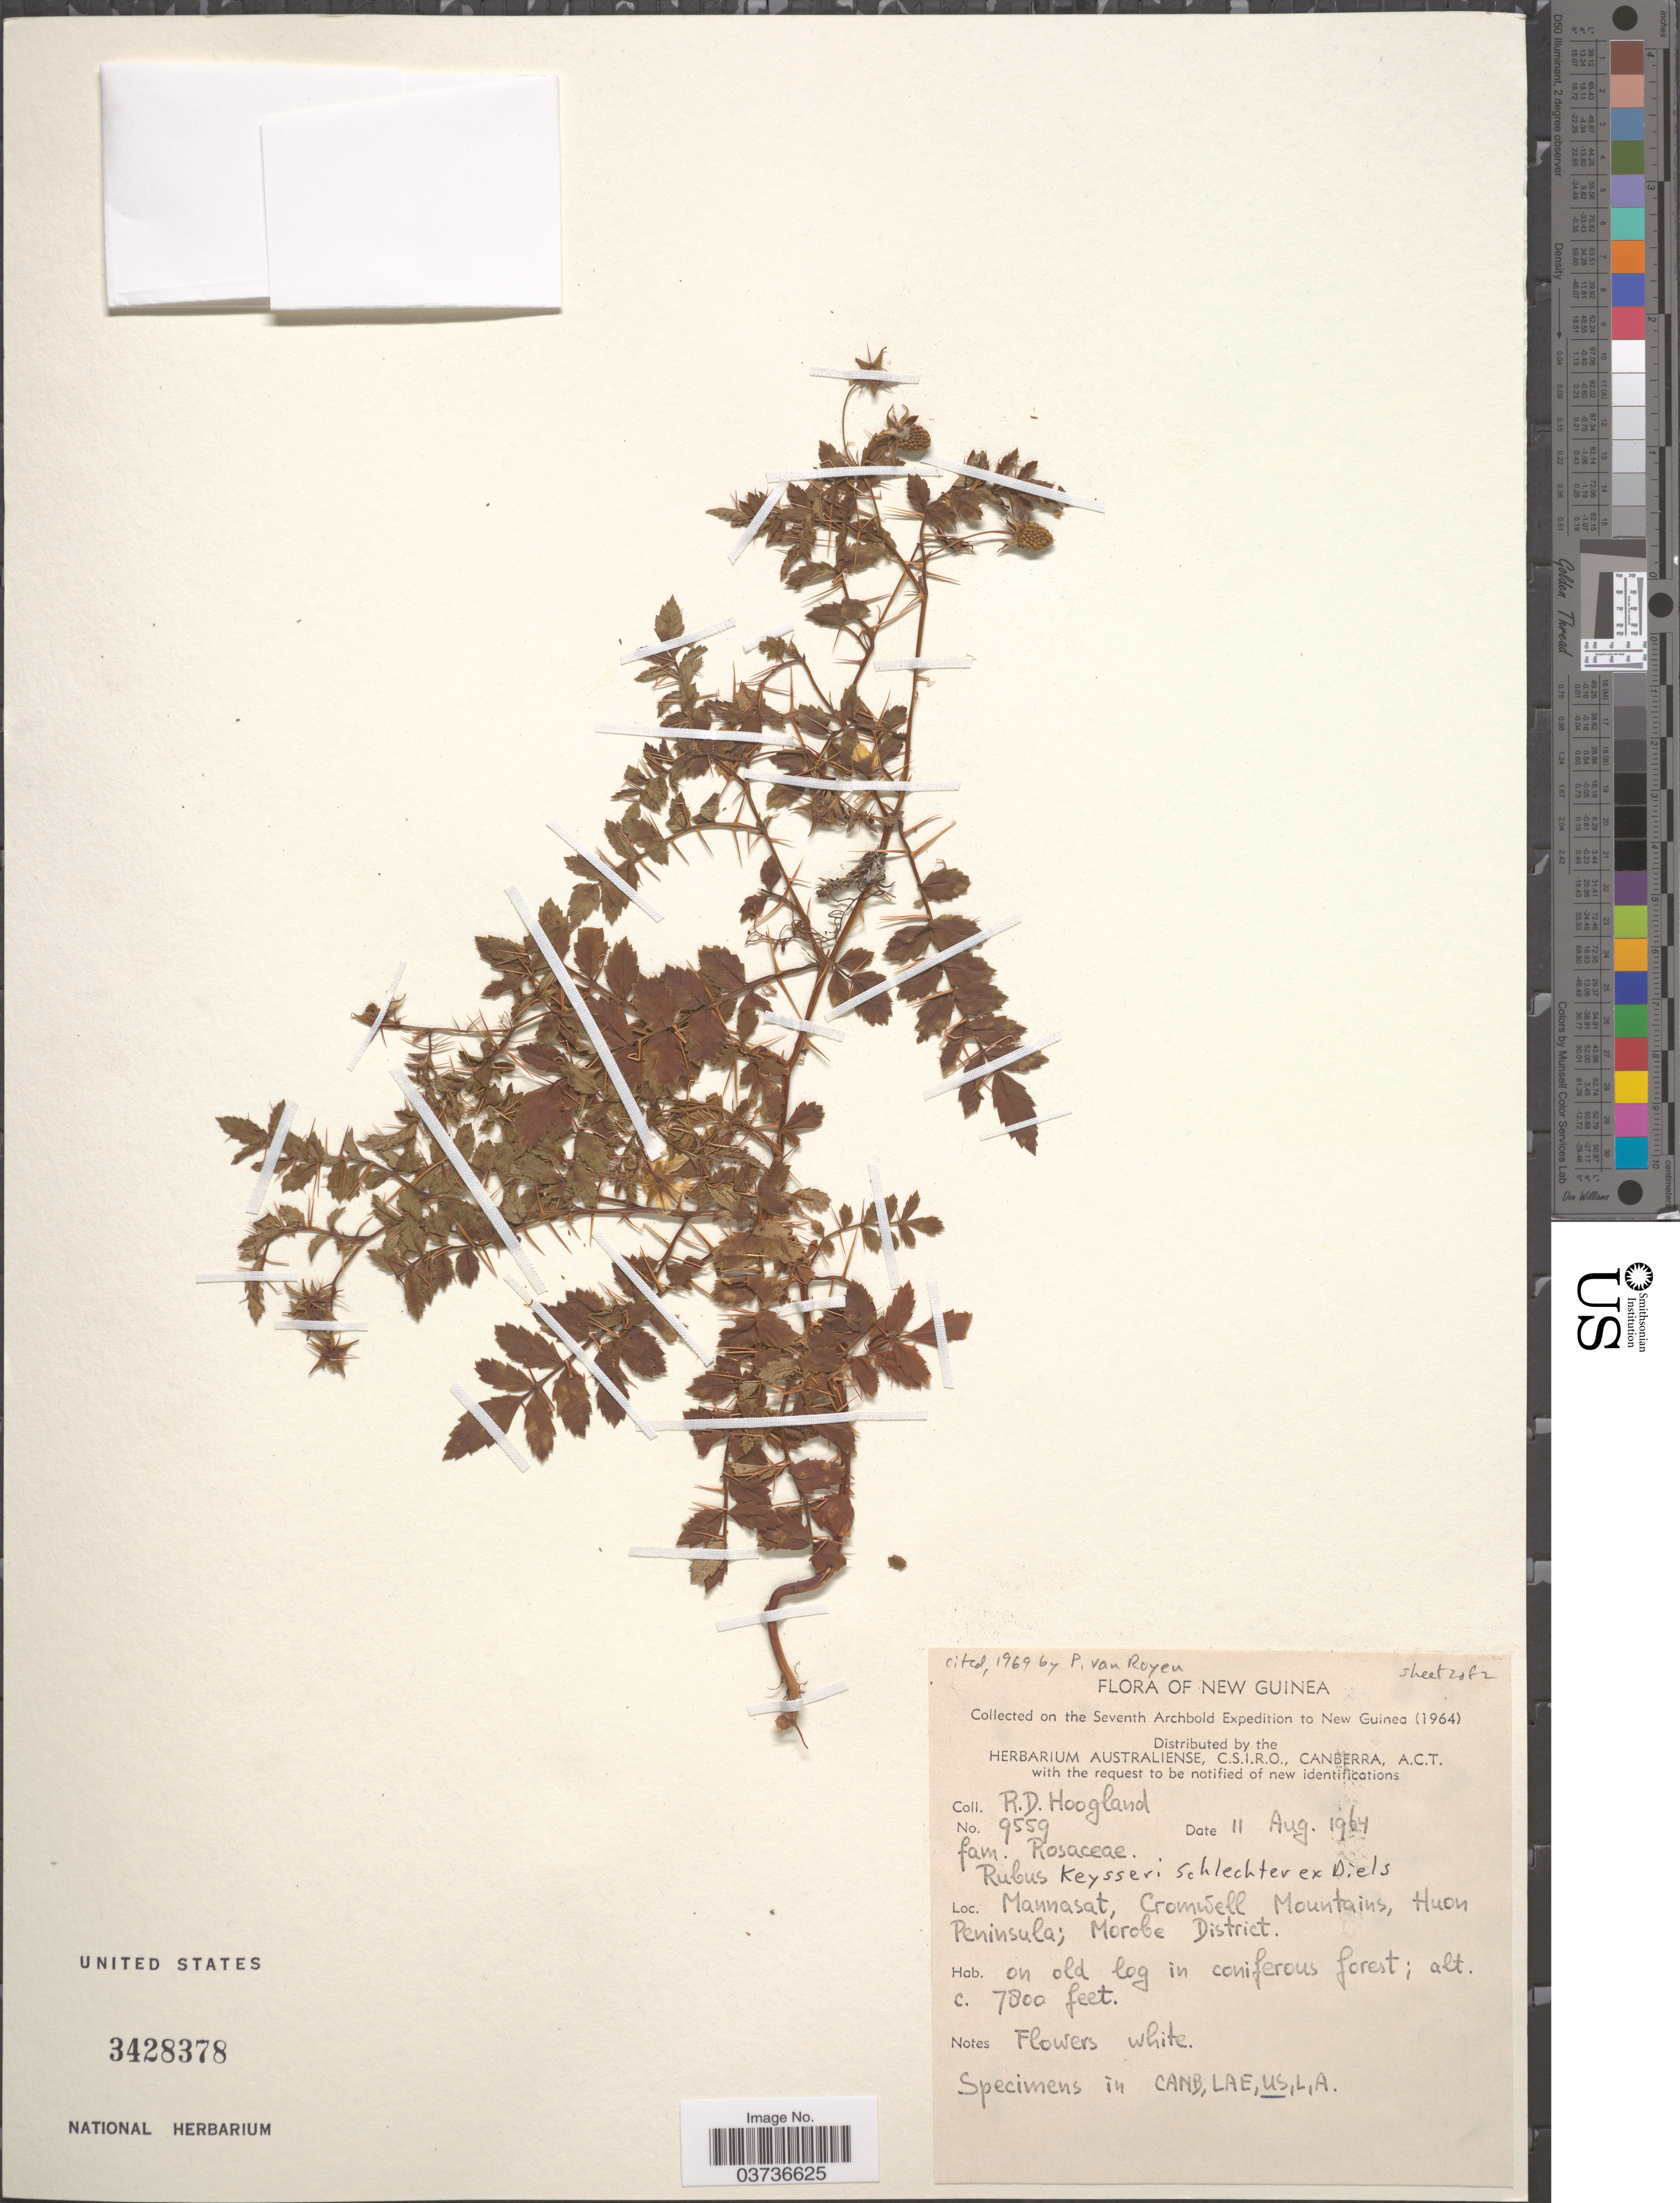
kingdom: Plantae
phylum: Tracheophyta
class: Magnoliopsida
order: Rosales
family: Rosaceae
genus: Rubus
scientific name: Rubus keysseri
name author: Schltr. ex Diels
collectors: R. D. Hoogland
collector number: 9559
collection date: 1964-08-11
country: Papua New Guinea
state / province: Morobe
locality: New Guinea. Mannasat, Cromwell Mountains, Huon Peninsula; Morobe District.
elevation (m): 2377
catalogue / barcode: US 3428378